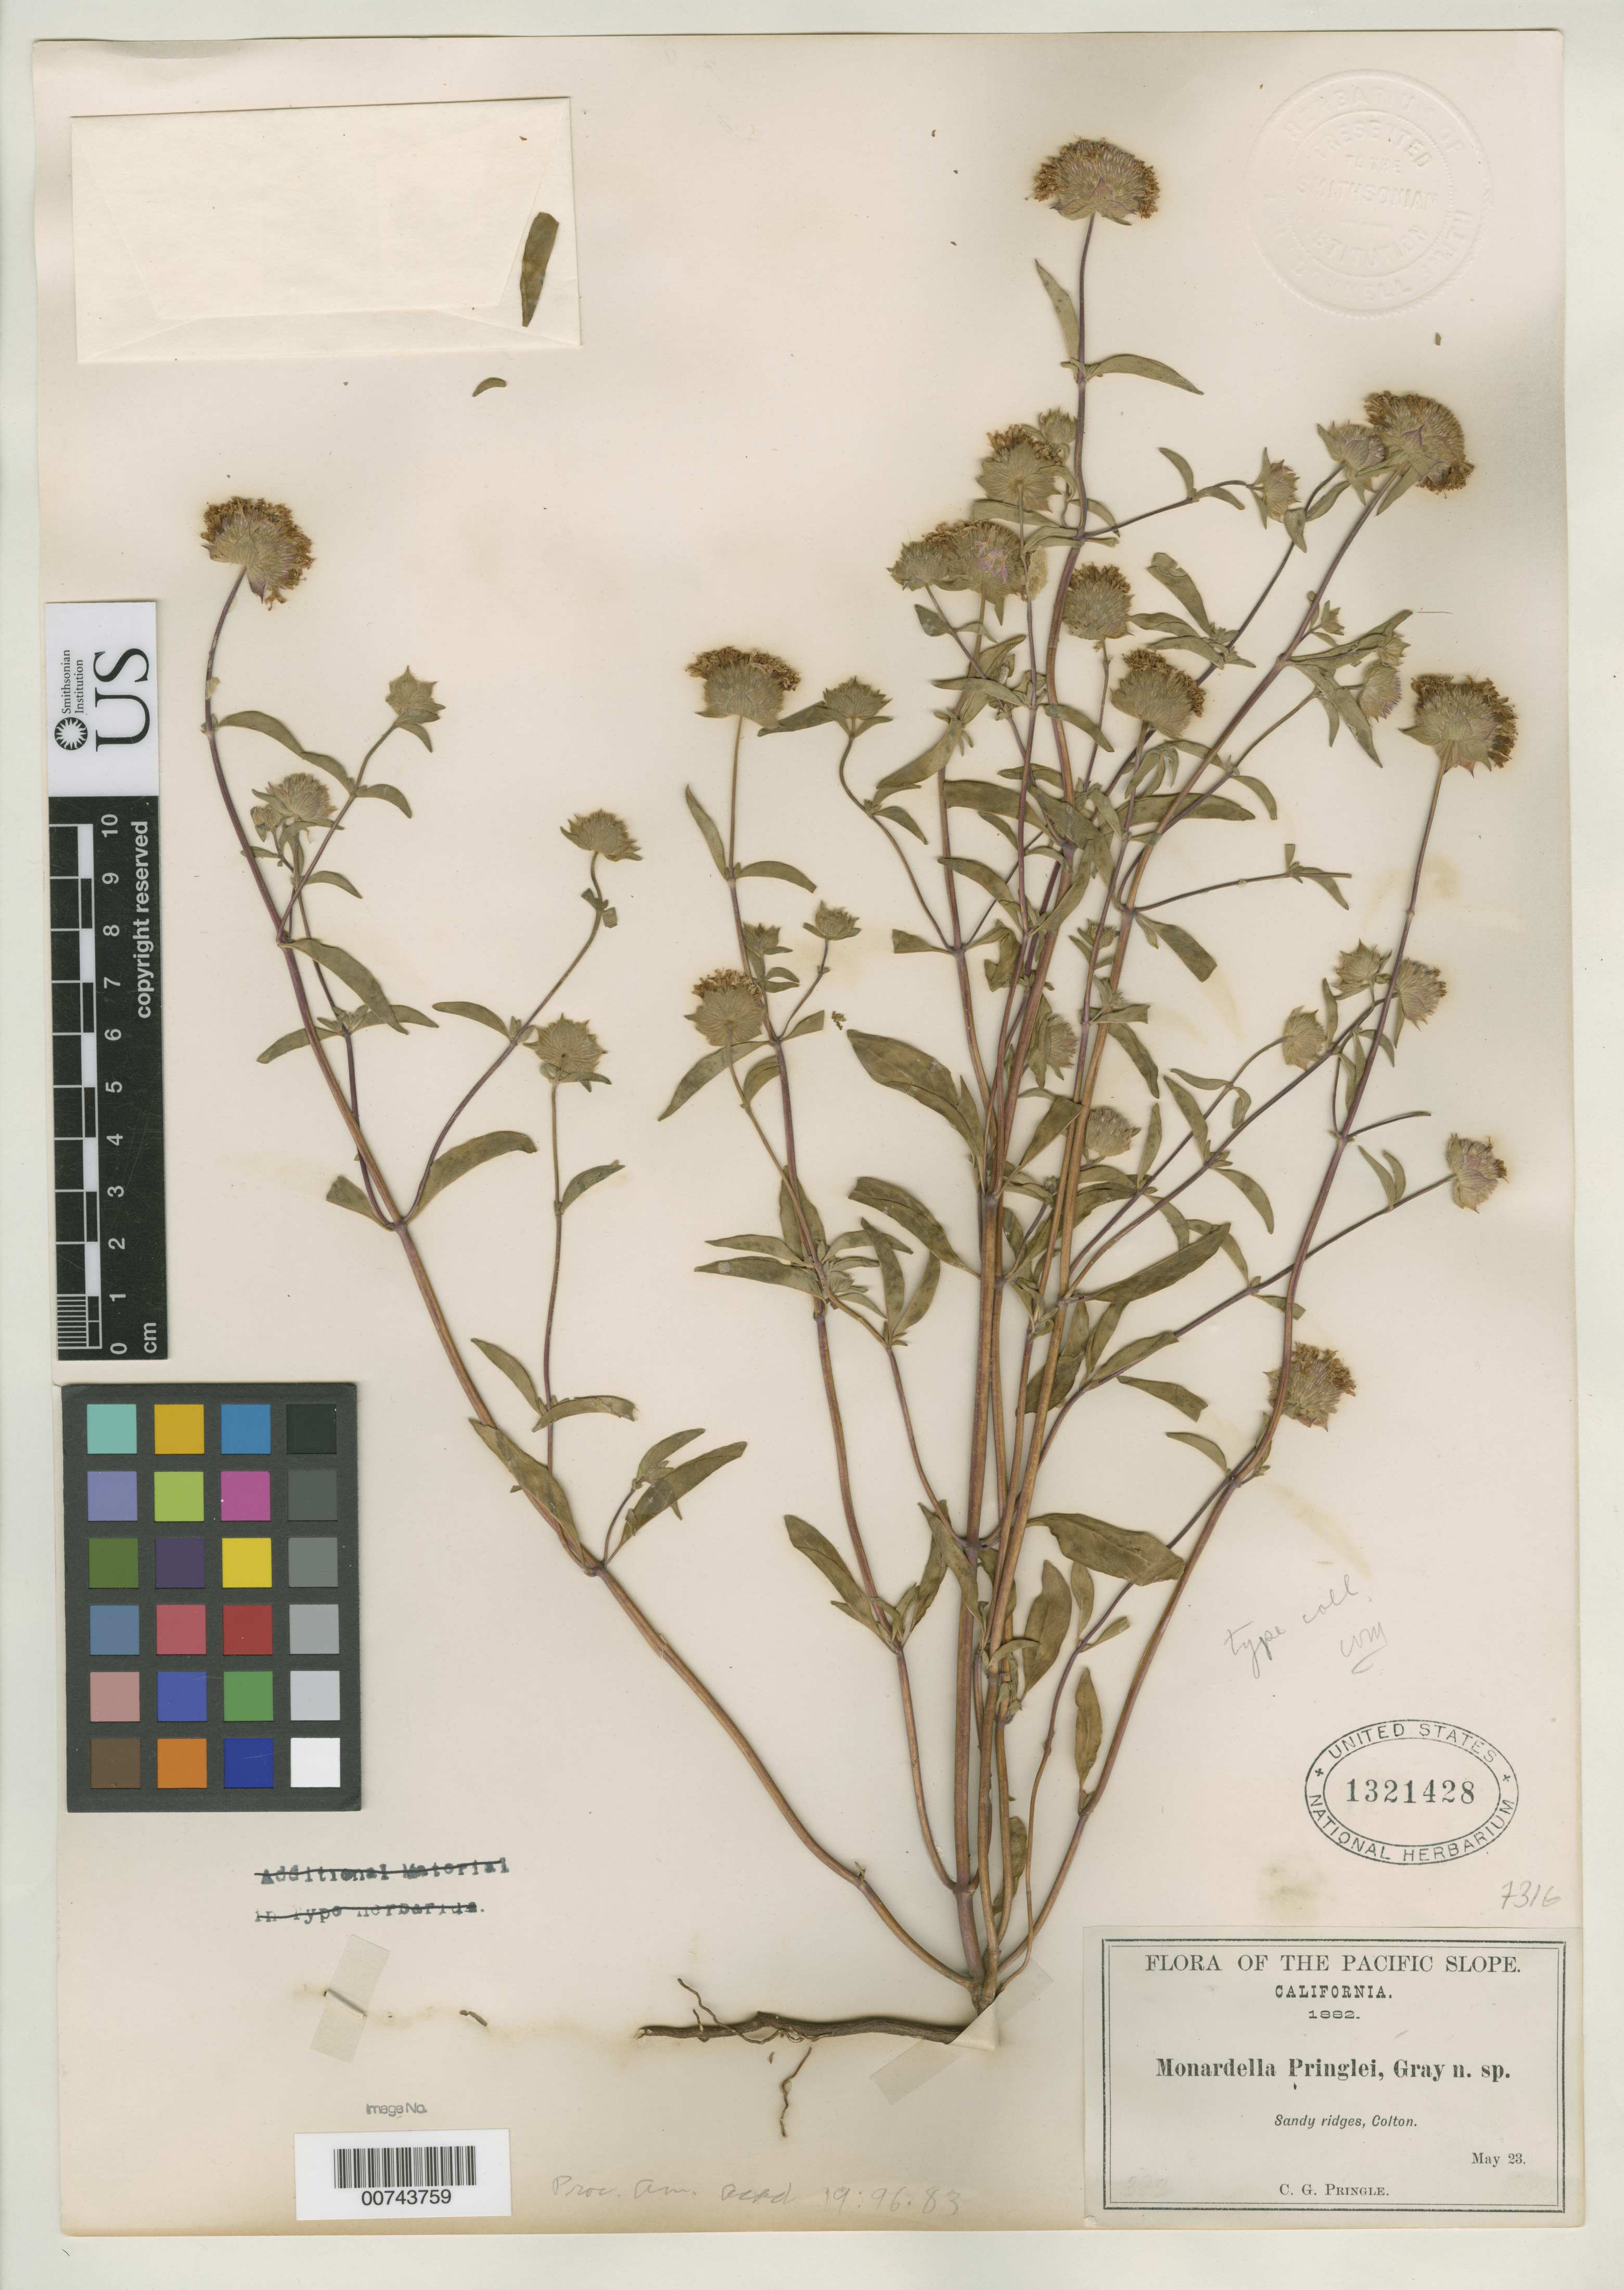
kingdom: Plantae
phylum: Tracheophyta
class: Magnoliopsida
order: Lamiales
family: Lamiaceae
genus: Monardella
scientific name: Monardella pringlei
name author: A. Gray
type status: Isotype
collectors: C. G. Pringle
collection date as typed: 23 May 1882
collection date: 1882-05-23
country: United States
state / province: California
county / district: San Bernardino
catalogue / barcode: US 1321428